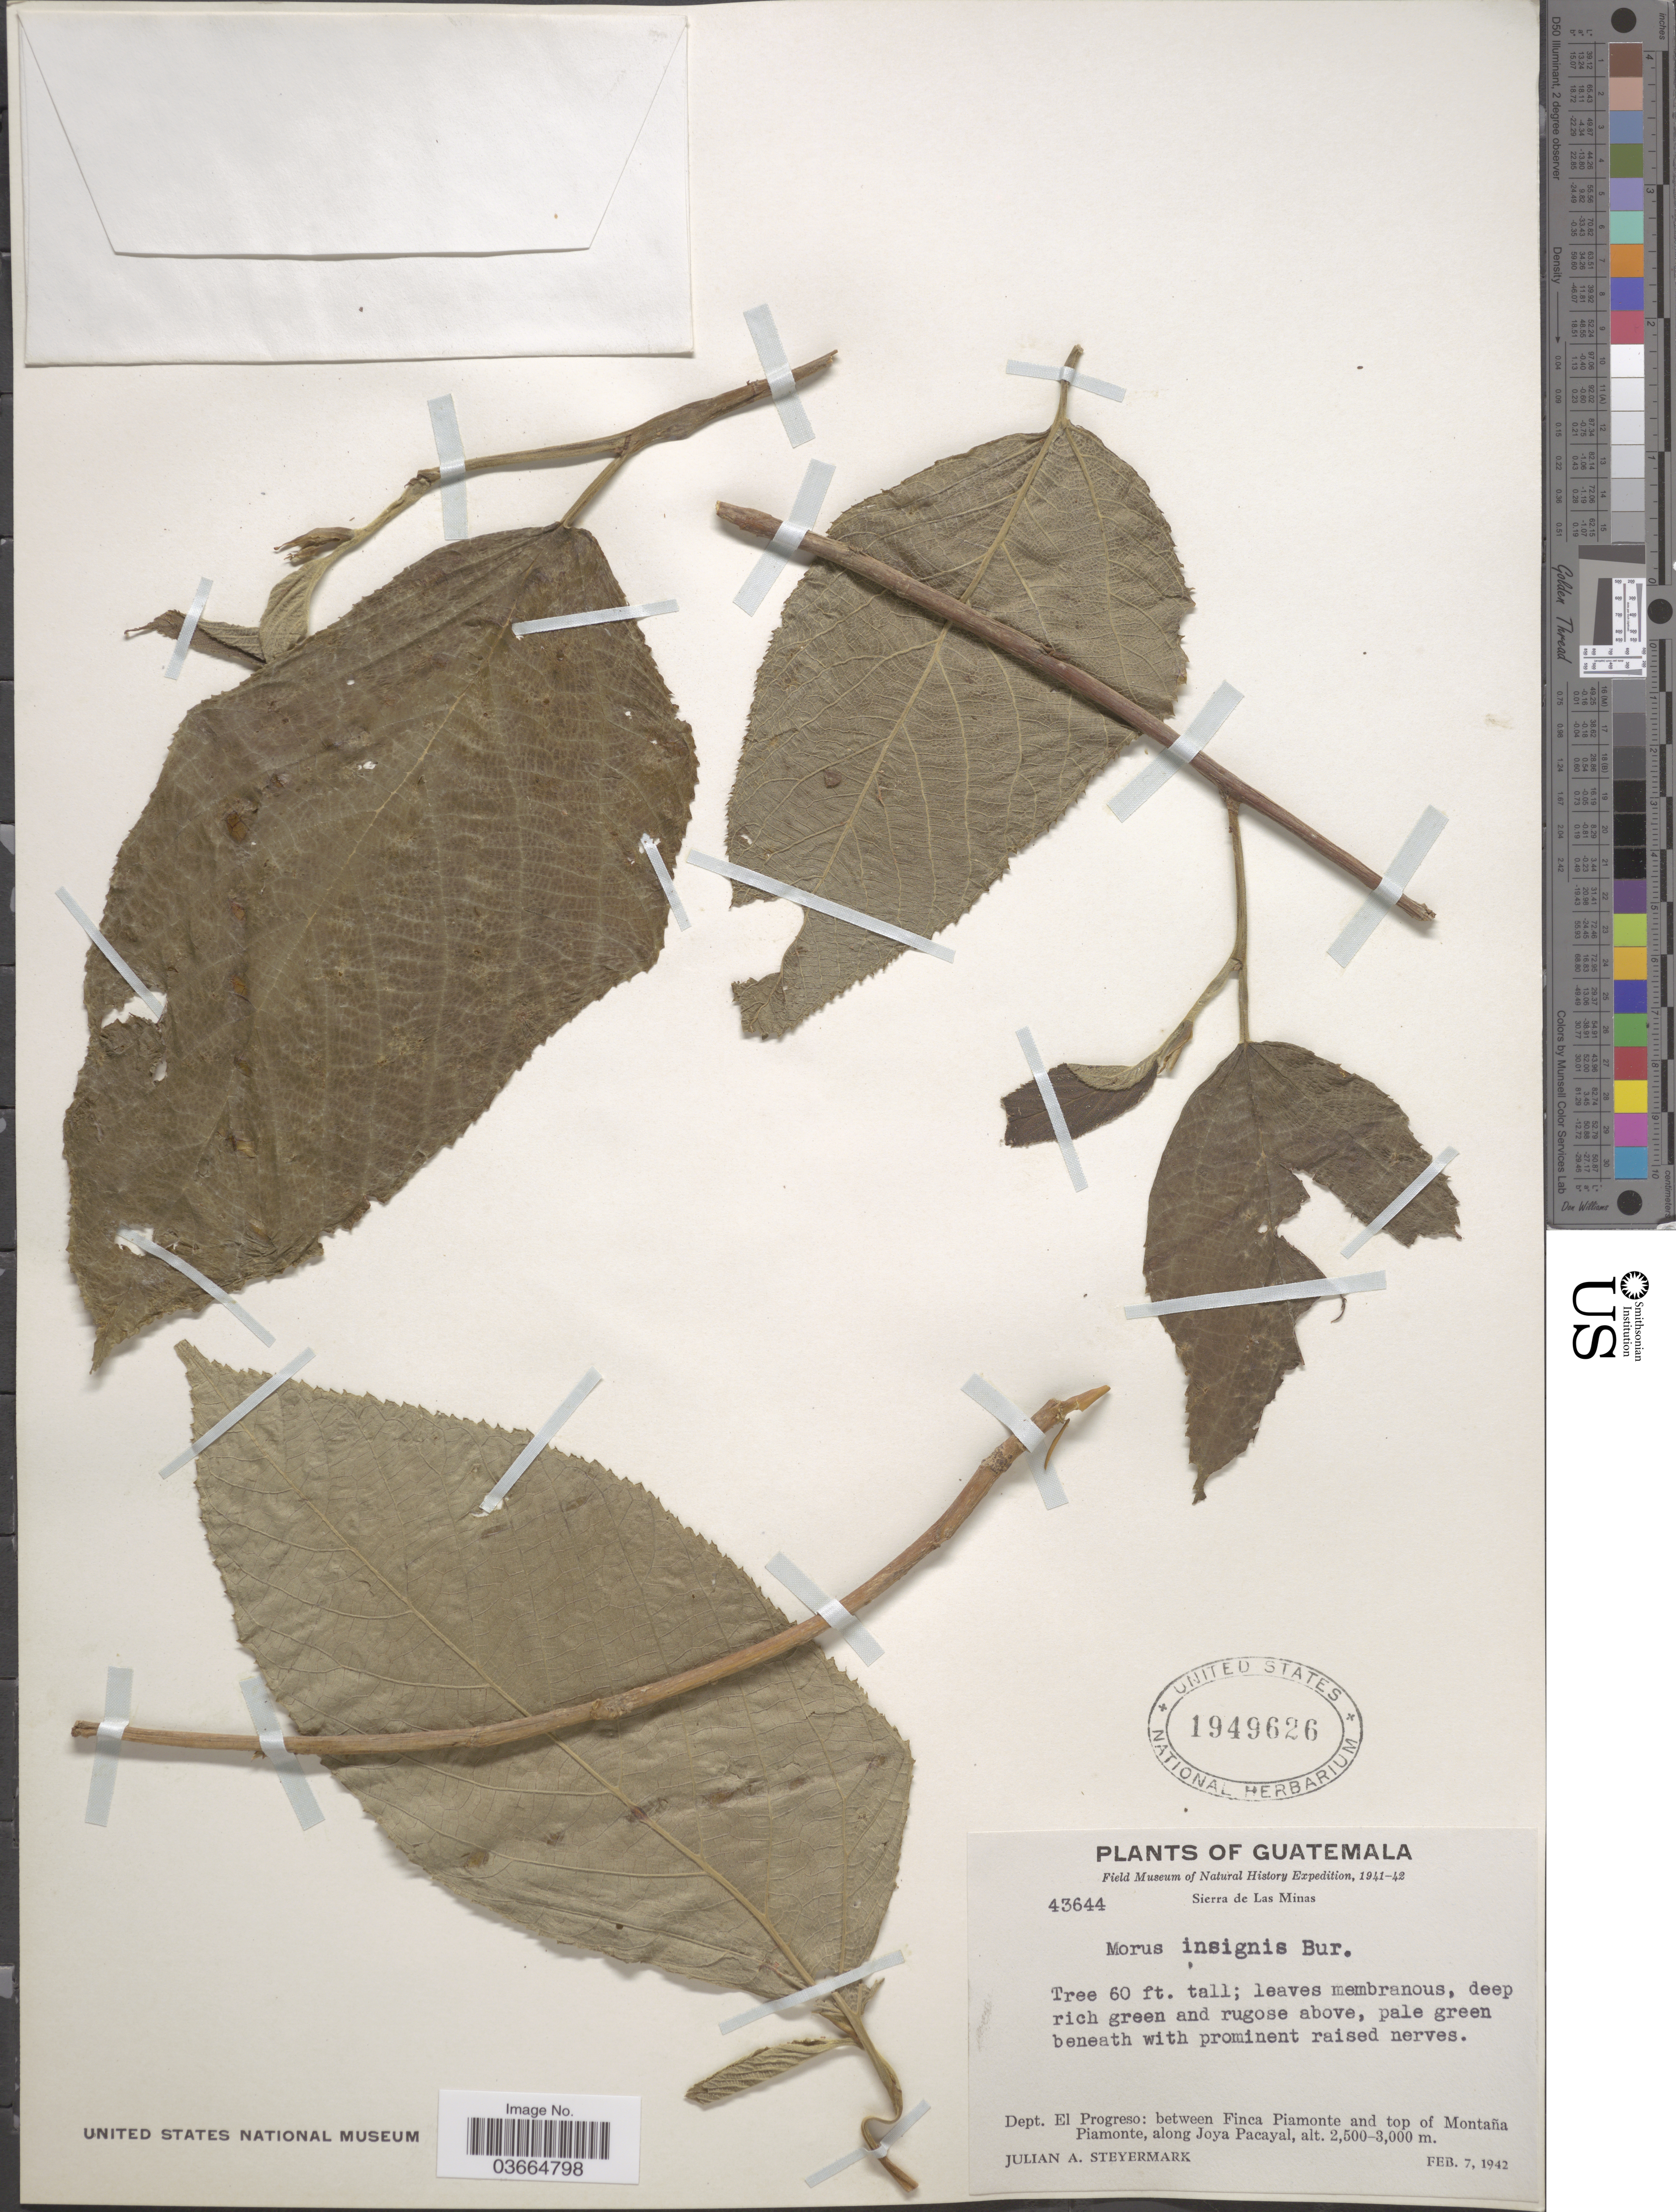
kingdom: Plantae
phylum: Tracheophyta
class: Magnoliopsida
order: Rosales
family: Moraceae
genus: Paratrophis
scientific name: Paratrophis insignis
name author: (Bureau) E. M. Gardner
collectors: J. Steyermark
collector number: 43644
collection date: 1942-02-07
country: Guatemala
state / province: El Progreso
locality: Sierra de Las Minas. Dept. El Progreso: between Finca Piamonte and top of Montaña Piamonte, along Joya Pacayal.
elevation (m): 2500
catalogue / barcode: US 1949626